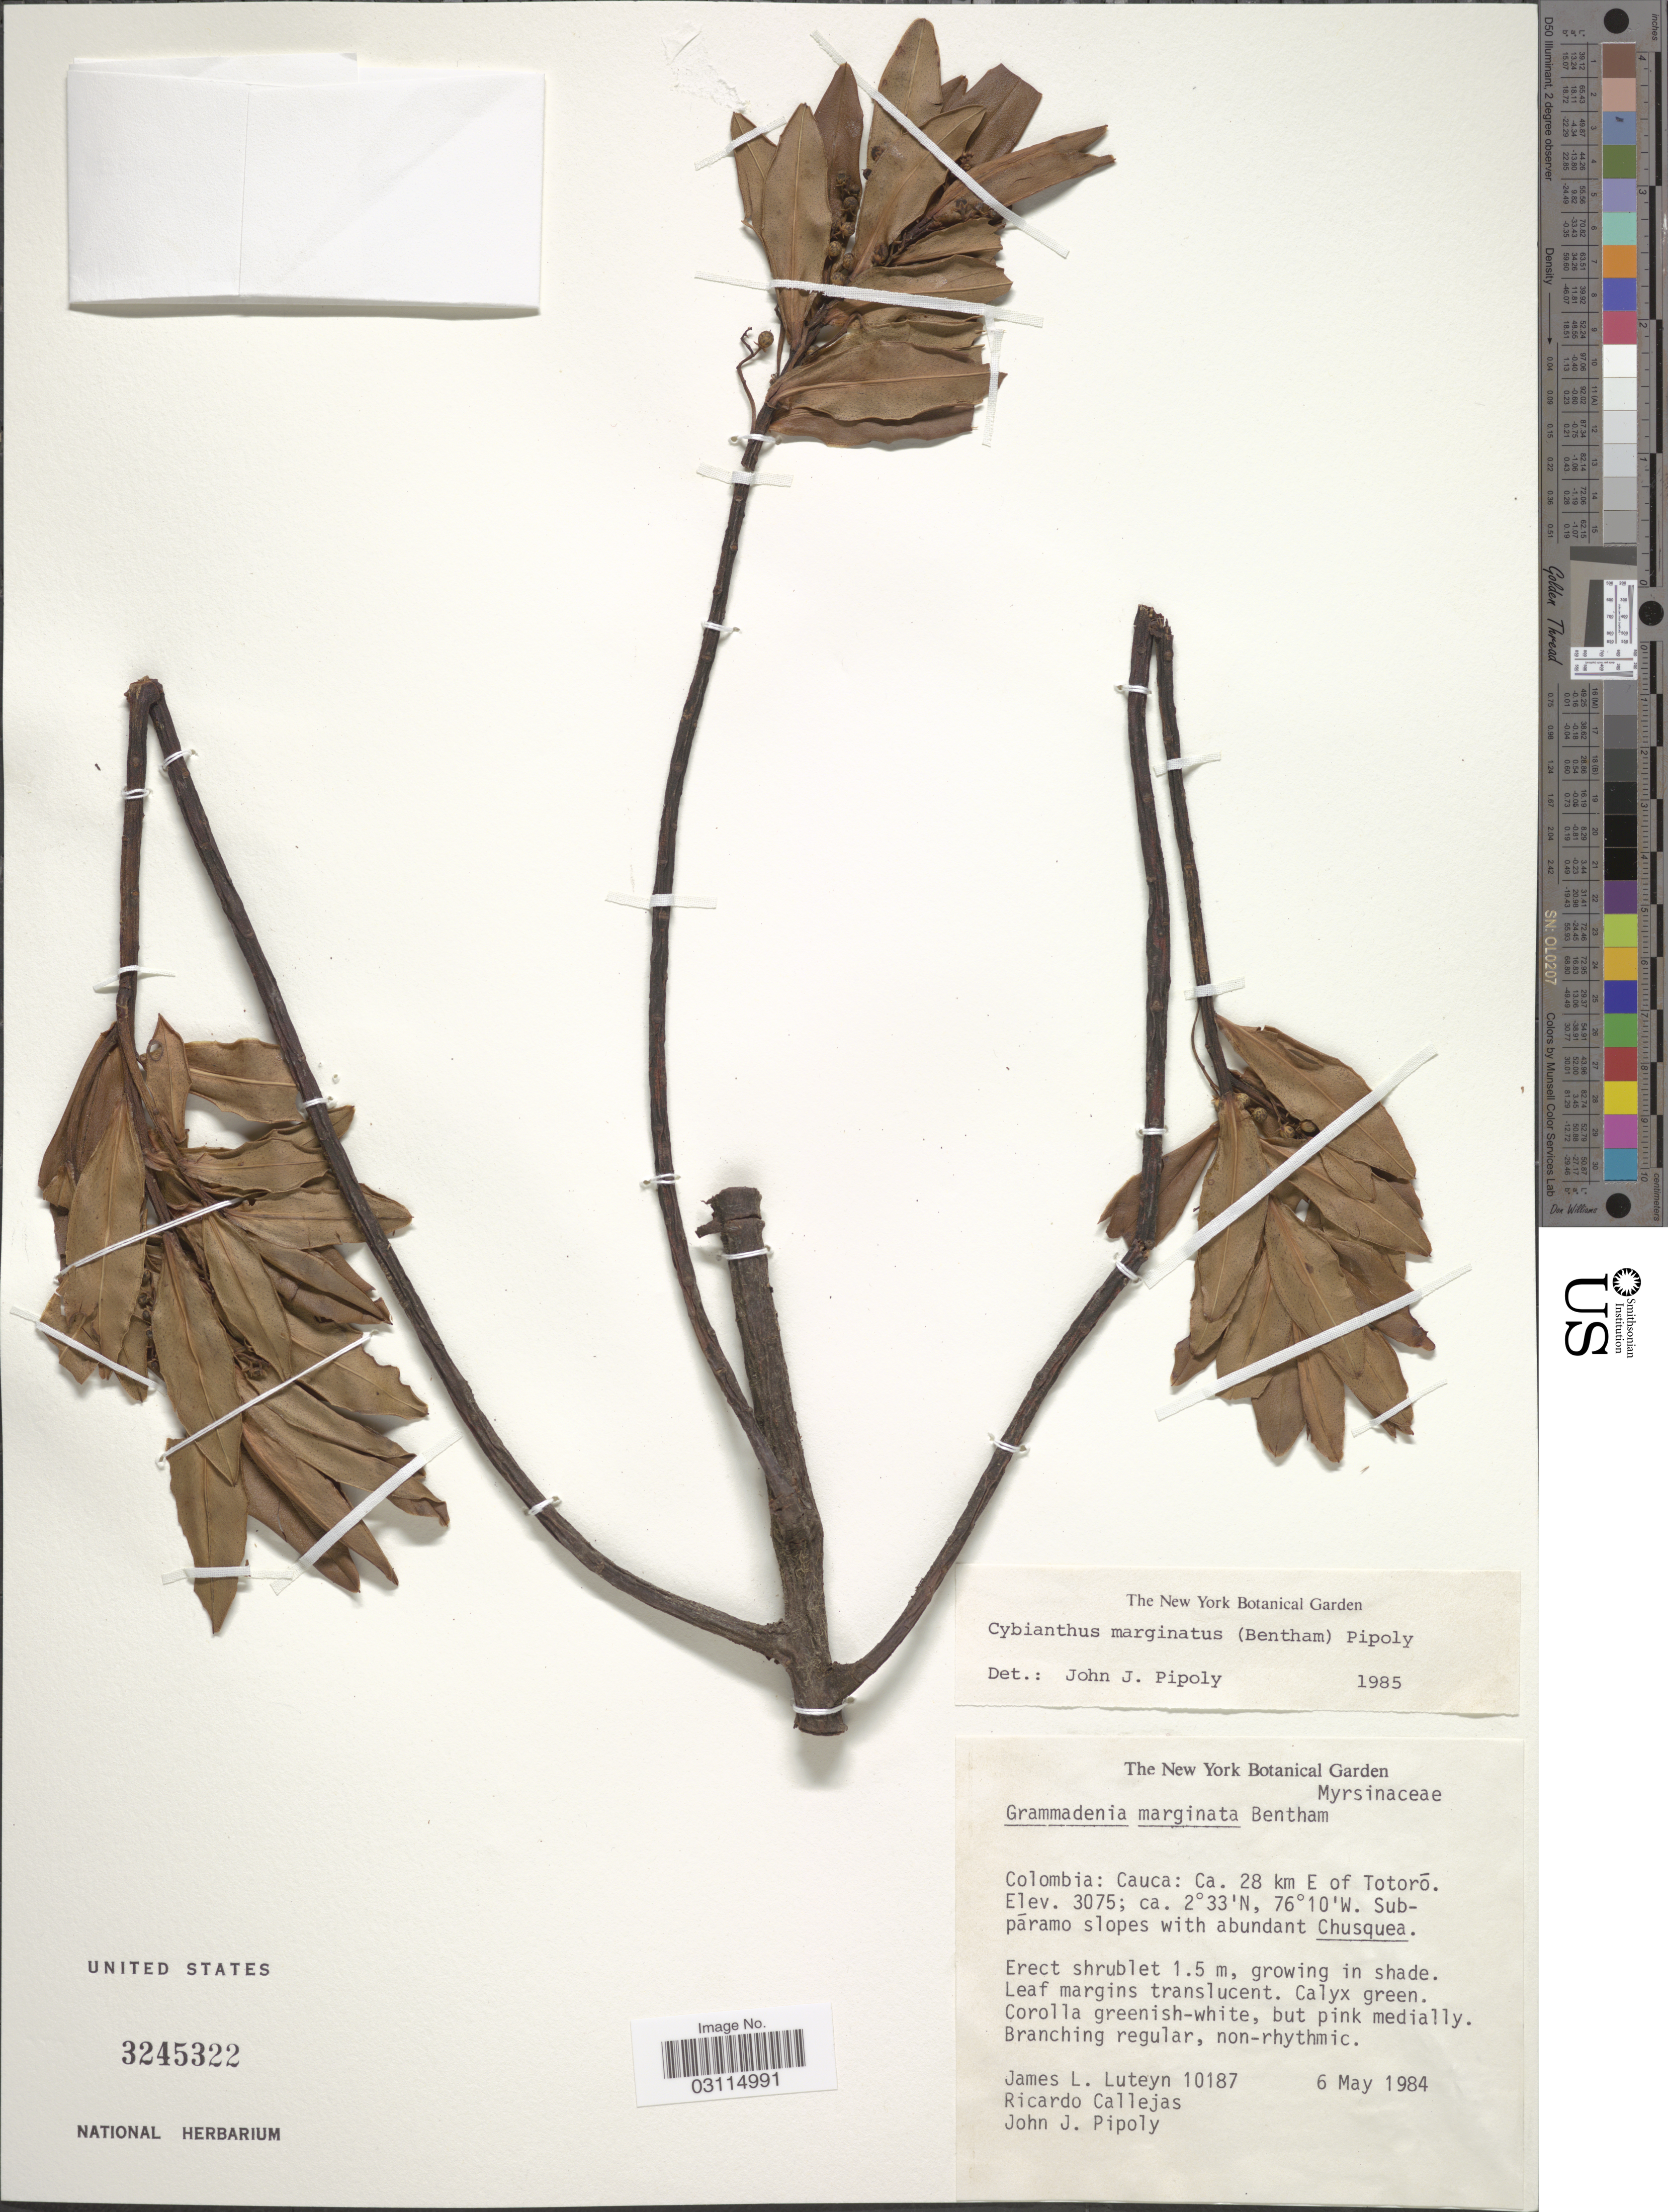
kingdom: Plantae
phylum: Tracheophyta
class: Magnoliopsida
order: Ericales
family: Primulaceae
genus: Cybianthus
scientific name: Cybianthus marginatus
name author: (Benth.) Pipoly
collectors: J. Luteyn, R. Callejas & J. J. Pipoly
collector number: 10187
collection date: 1984-05-06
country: Colombia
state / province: Cauca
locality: Ca. 28 km E of Totoró.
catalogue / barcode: US 3245322